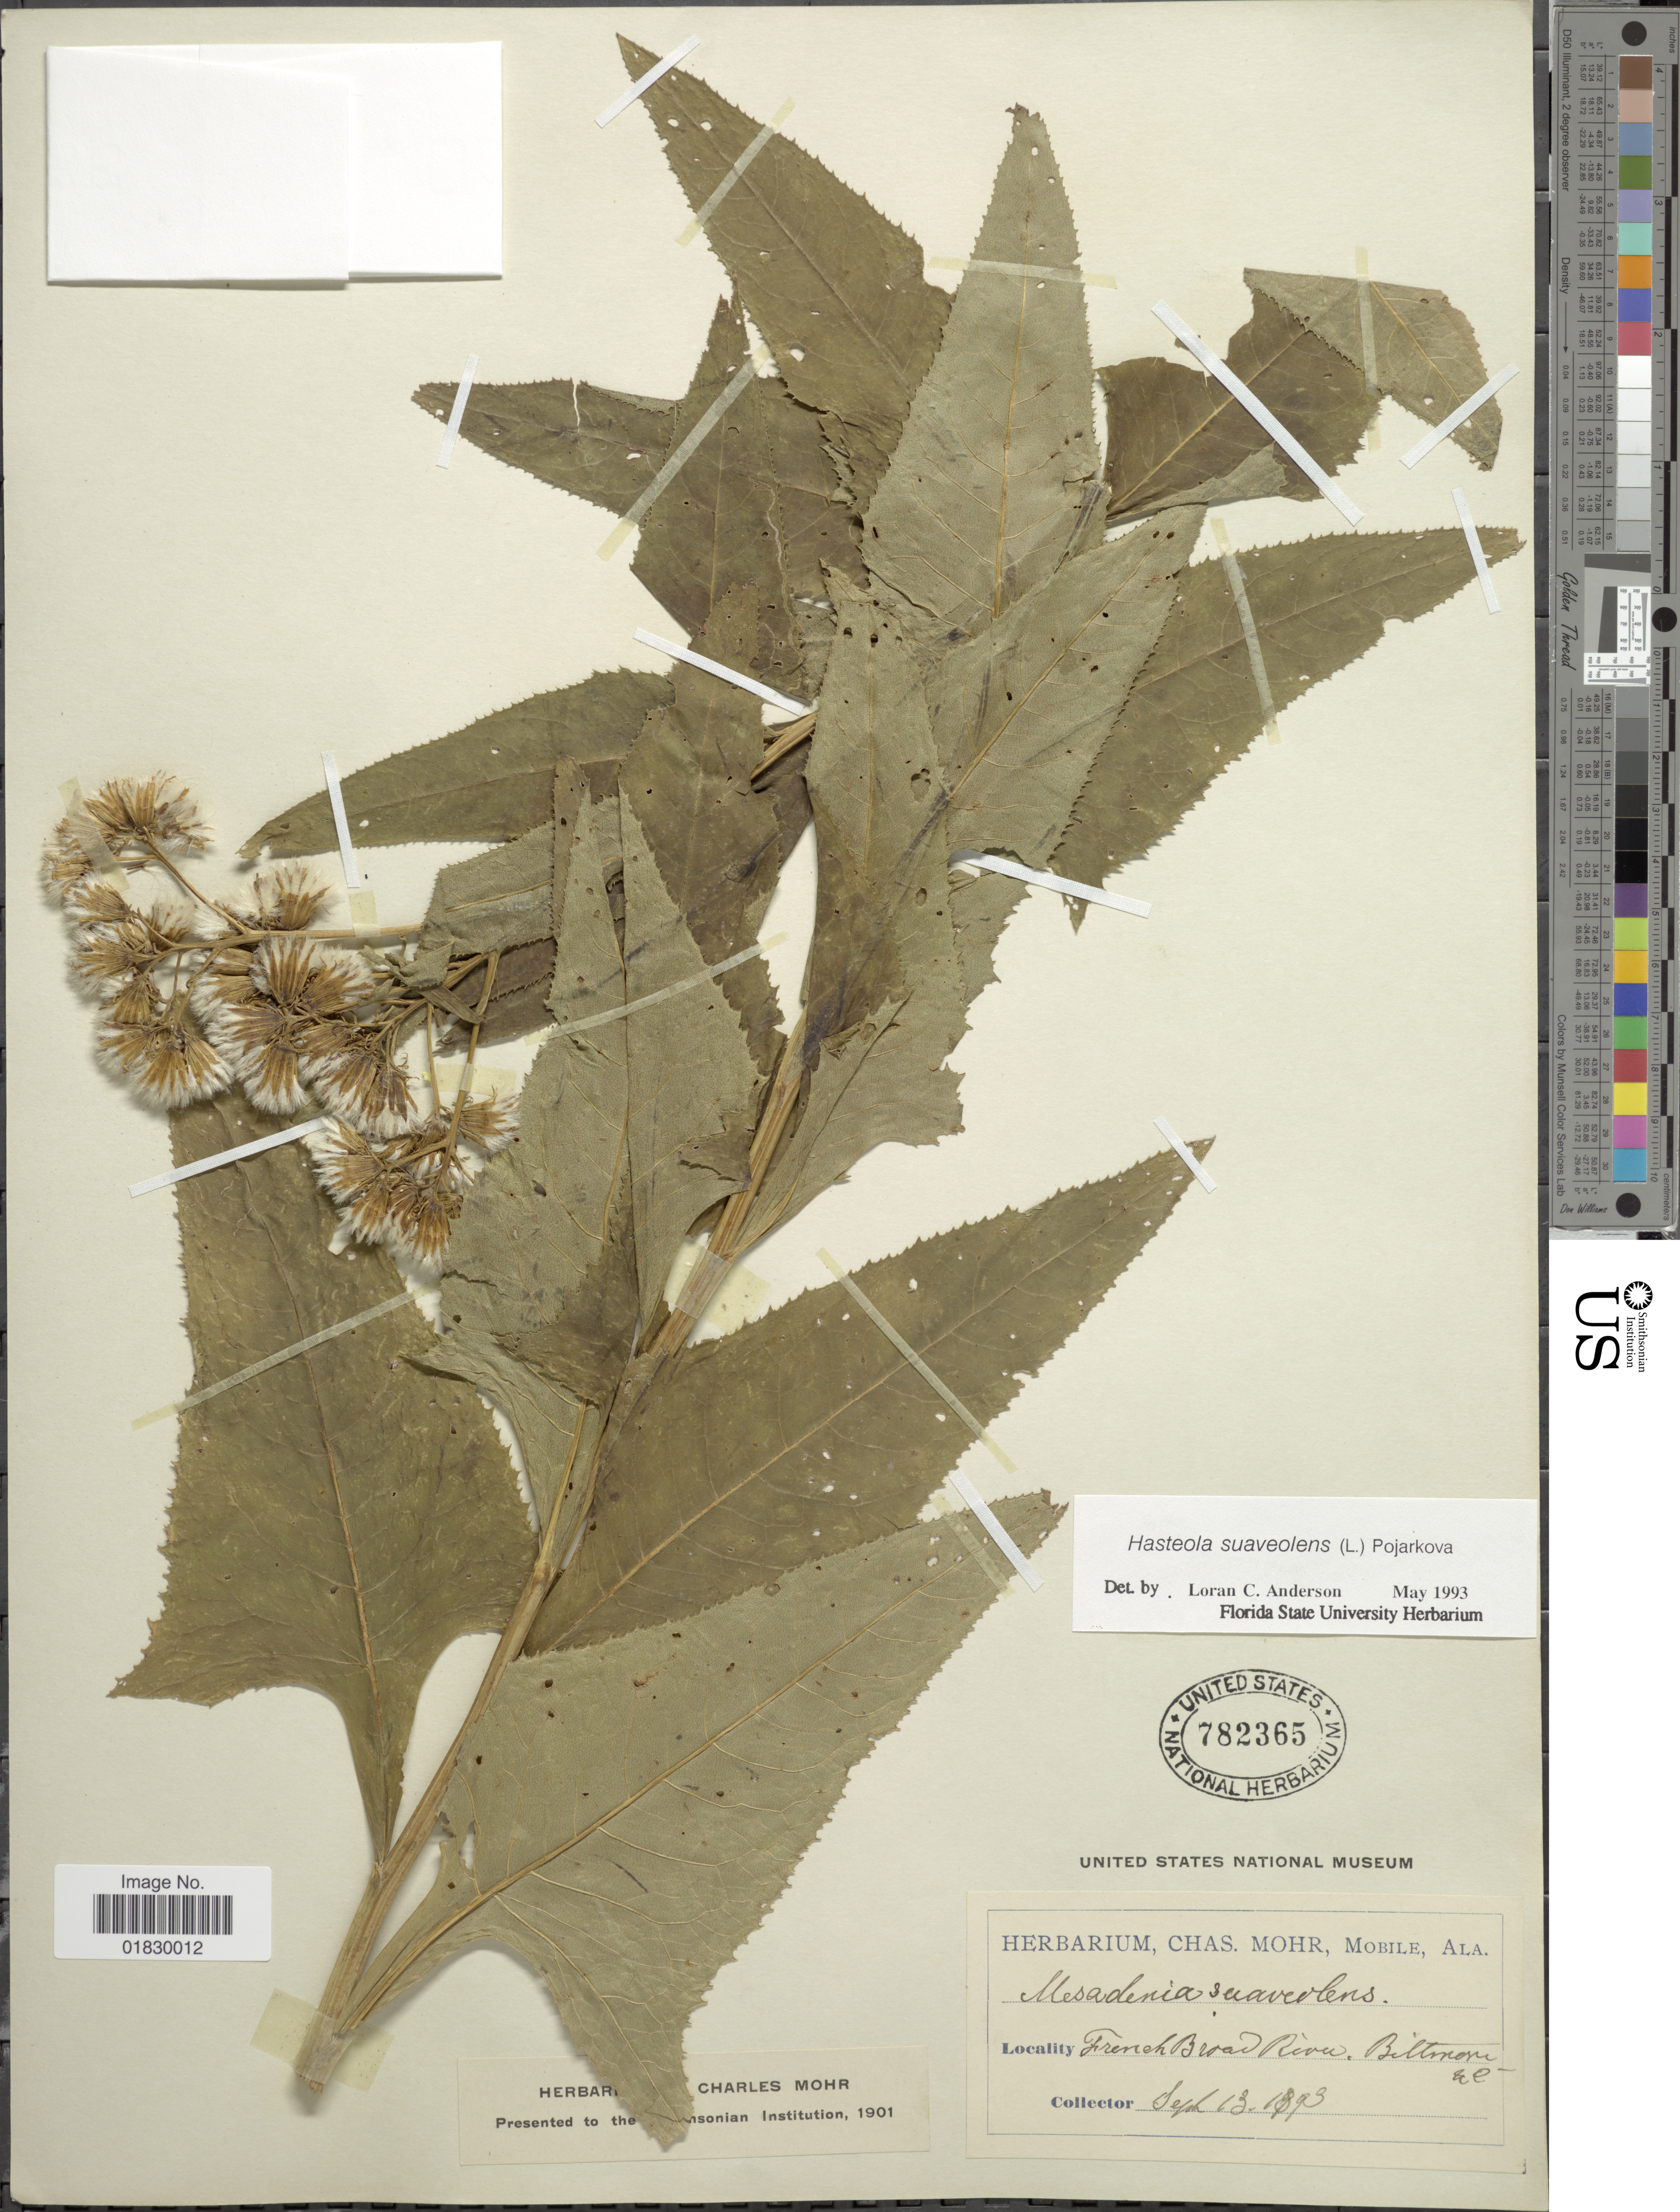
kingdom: Plantae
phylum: Tracheophyta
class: Magnoliopsida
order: Asterales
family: Asteraceae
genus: Hasteola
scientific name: Hasteola suaveolens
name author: (L.) Pojark.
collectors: ex herb. Charles Mohr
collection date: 1993-09-13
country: United States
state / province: North Carolina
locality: French Broad River, Biltmore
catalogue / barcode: US 782365